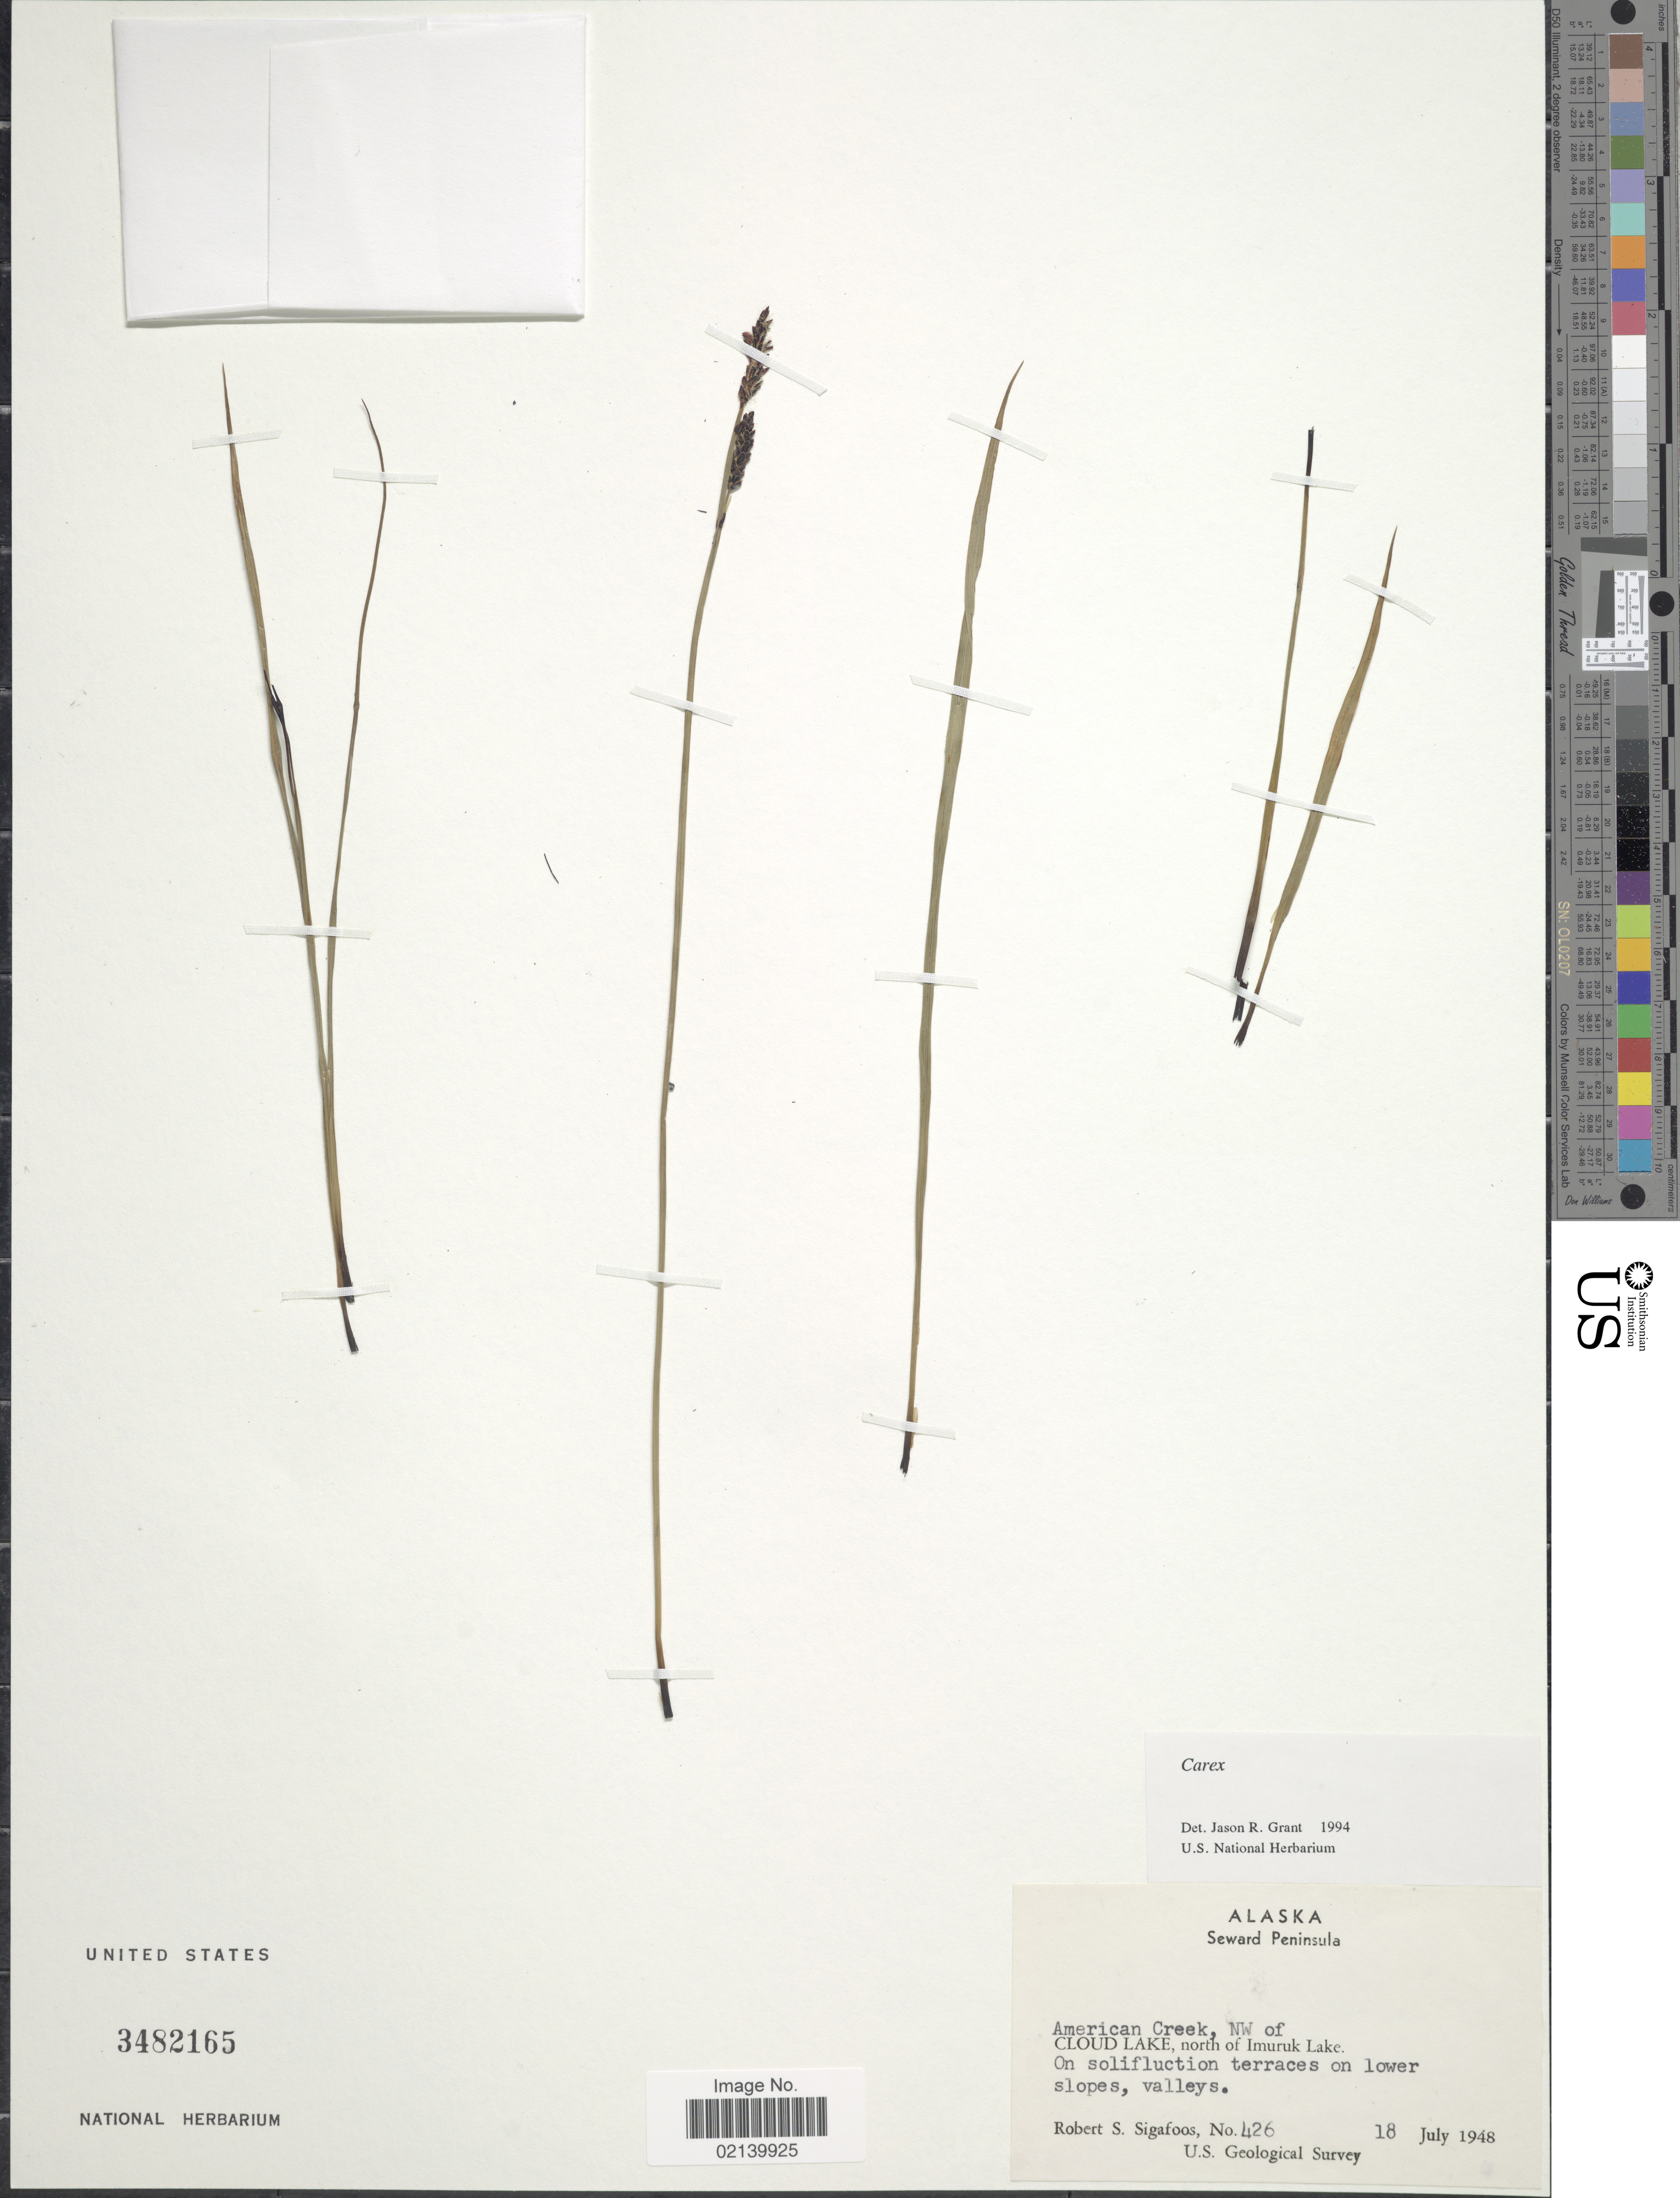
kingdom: Plantae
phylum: Tracheophyta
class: Liliopsida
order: Poales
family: Cyperaceae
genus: Carex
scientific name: Carex sp.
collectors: R. Sigafoos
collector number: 426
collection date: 1948-07-18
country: United States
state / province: Alaska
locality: Alaska, Seward Peninsula. American Creek, NW of Cloud Lake, north of Imuruk lake. On lower slopes, valleys.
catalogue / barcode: US 3482165